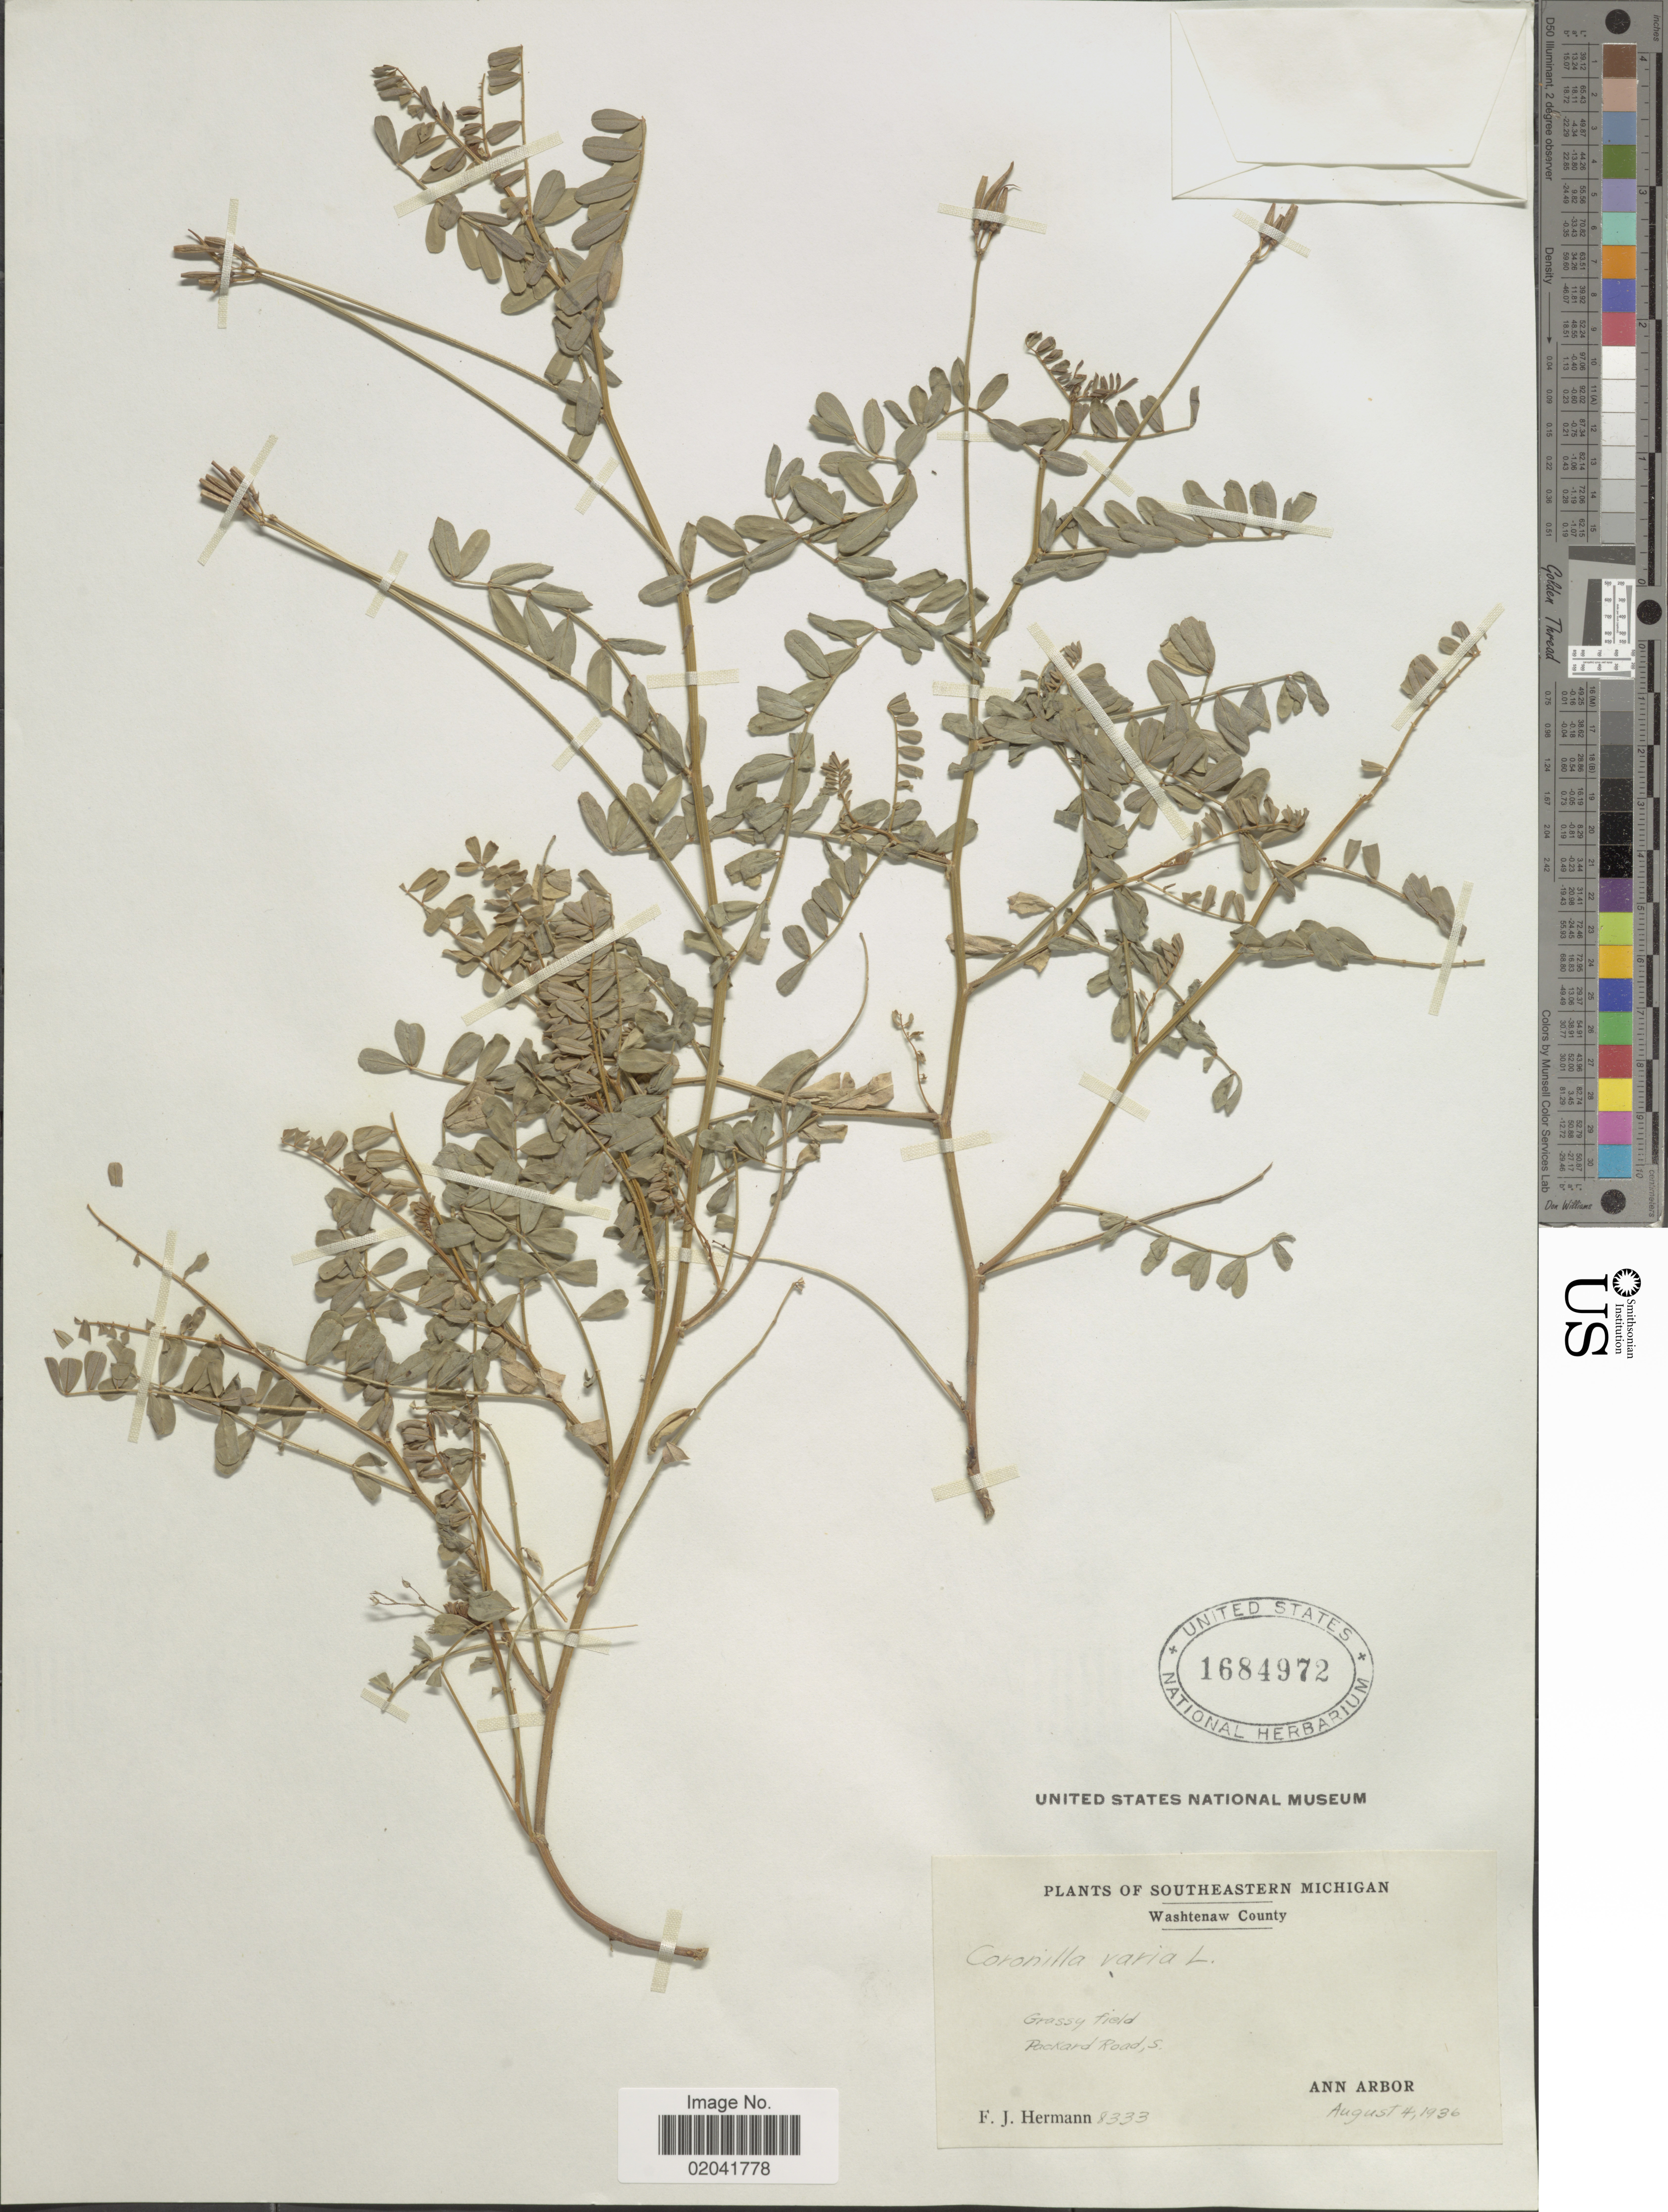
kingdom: Plantae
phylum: Tracheophyta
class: Magnoliopsida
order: Fabales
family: Fabaceae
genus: Coronilla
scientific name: Coronilla varia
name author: L.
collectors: F. J. Hermann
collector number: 8333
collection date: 1936-08-04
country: United States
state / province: Michigan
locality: Southeastern Michigan, Washtenaw County, Grassy field, Pockard Road, S. Ann Arbor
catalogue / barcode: US 1684972